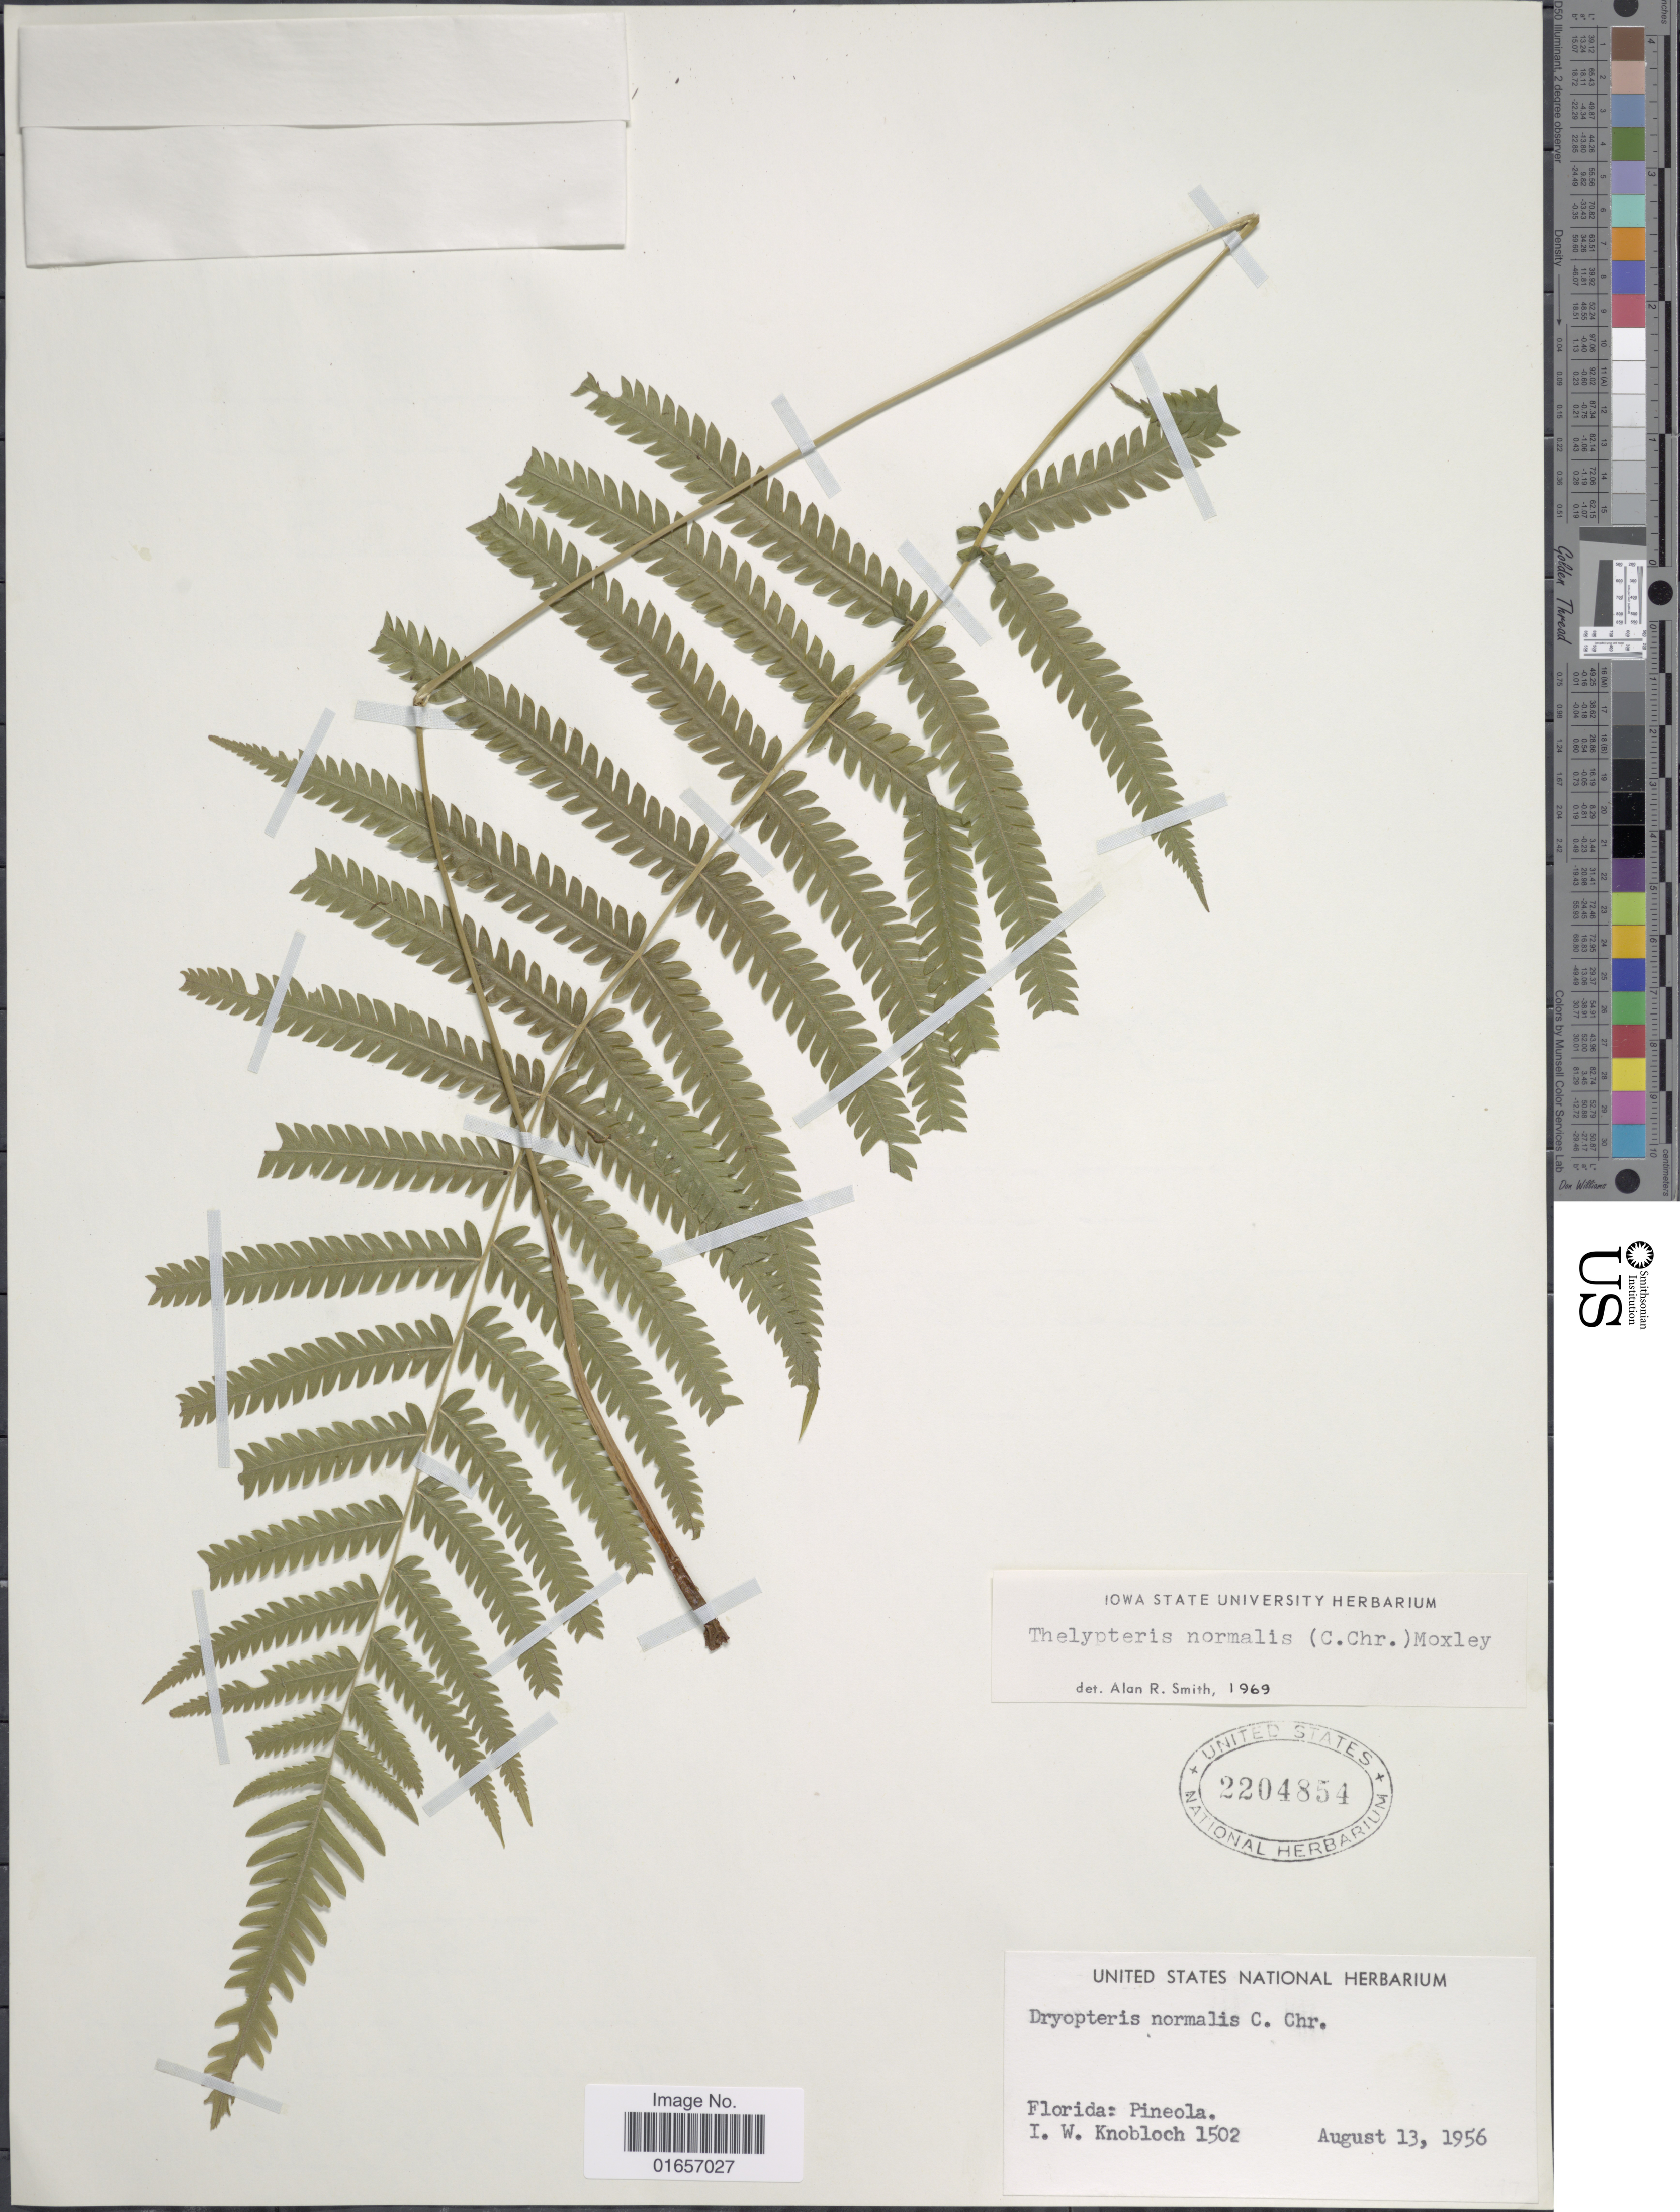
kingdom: Plantae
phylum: Tracheophyta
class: Polypodiopsida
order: Polypodiales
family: Thelypteridaceae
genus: Christella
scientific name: Christella kunthii comb. ined.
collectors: I. W. Knobloch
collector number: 1502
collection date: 1956-08-13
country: United States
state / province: Florida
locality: Pineola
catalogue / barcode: US 2204854